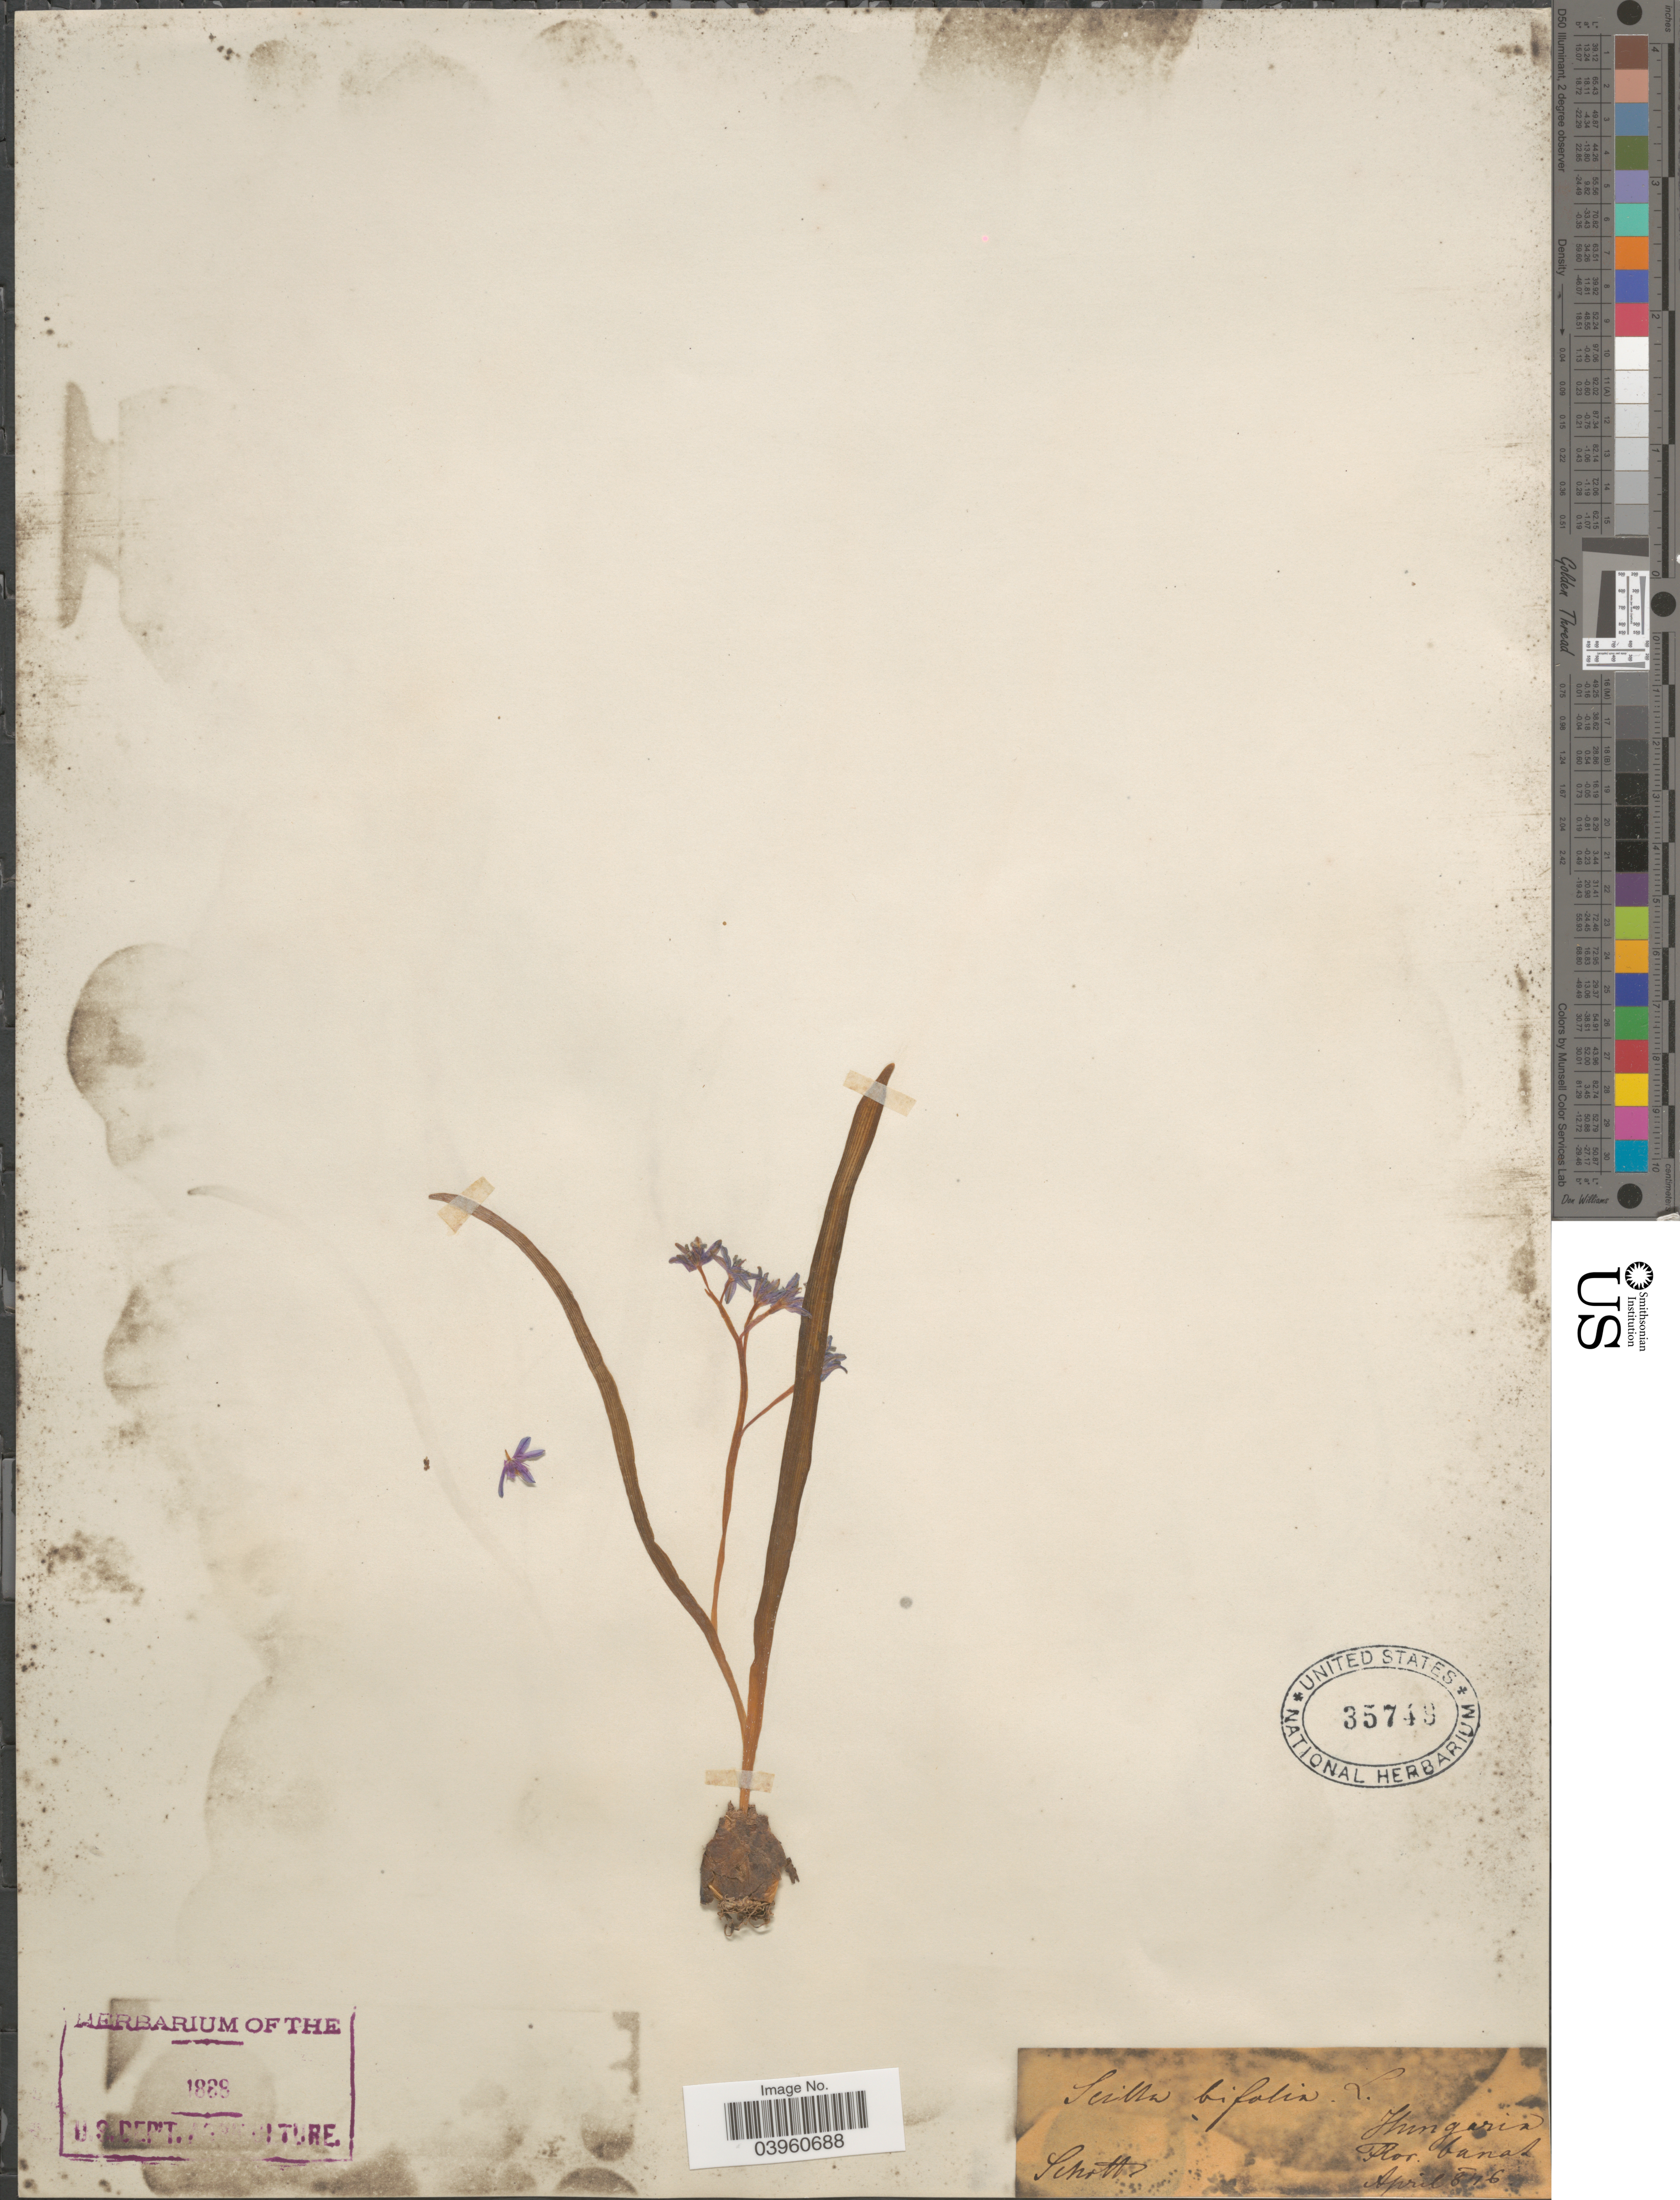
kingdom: Plantae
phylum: Tracheophyta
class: Liliopsida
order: Asparagales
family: Asparagaceae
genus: Scilla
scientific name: Scilla bifolia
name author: L.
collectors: -. Schottz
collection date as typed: Transcribed d/m/y: 8/4/76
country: Hungary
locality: Hungaria. Banat.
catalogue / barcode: US 35749